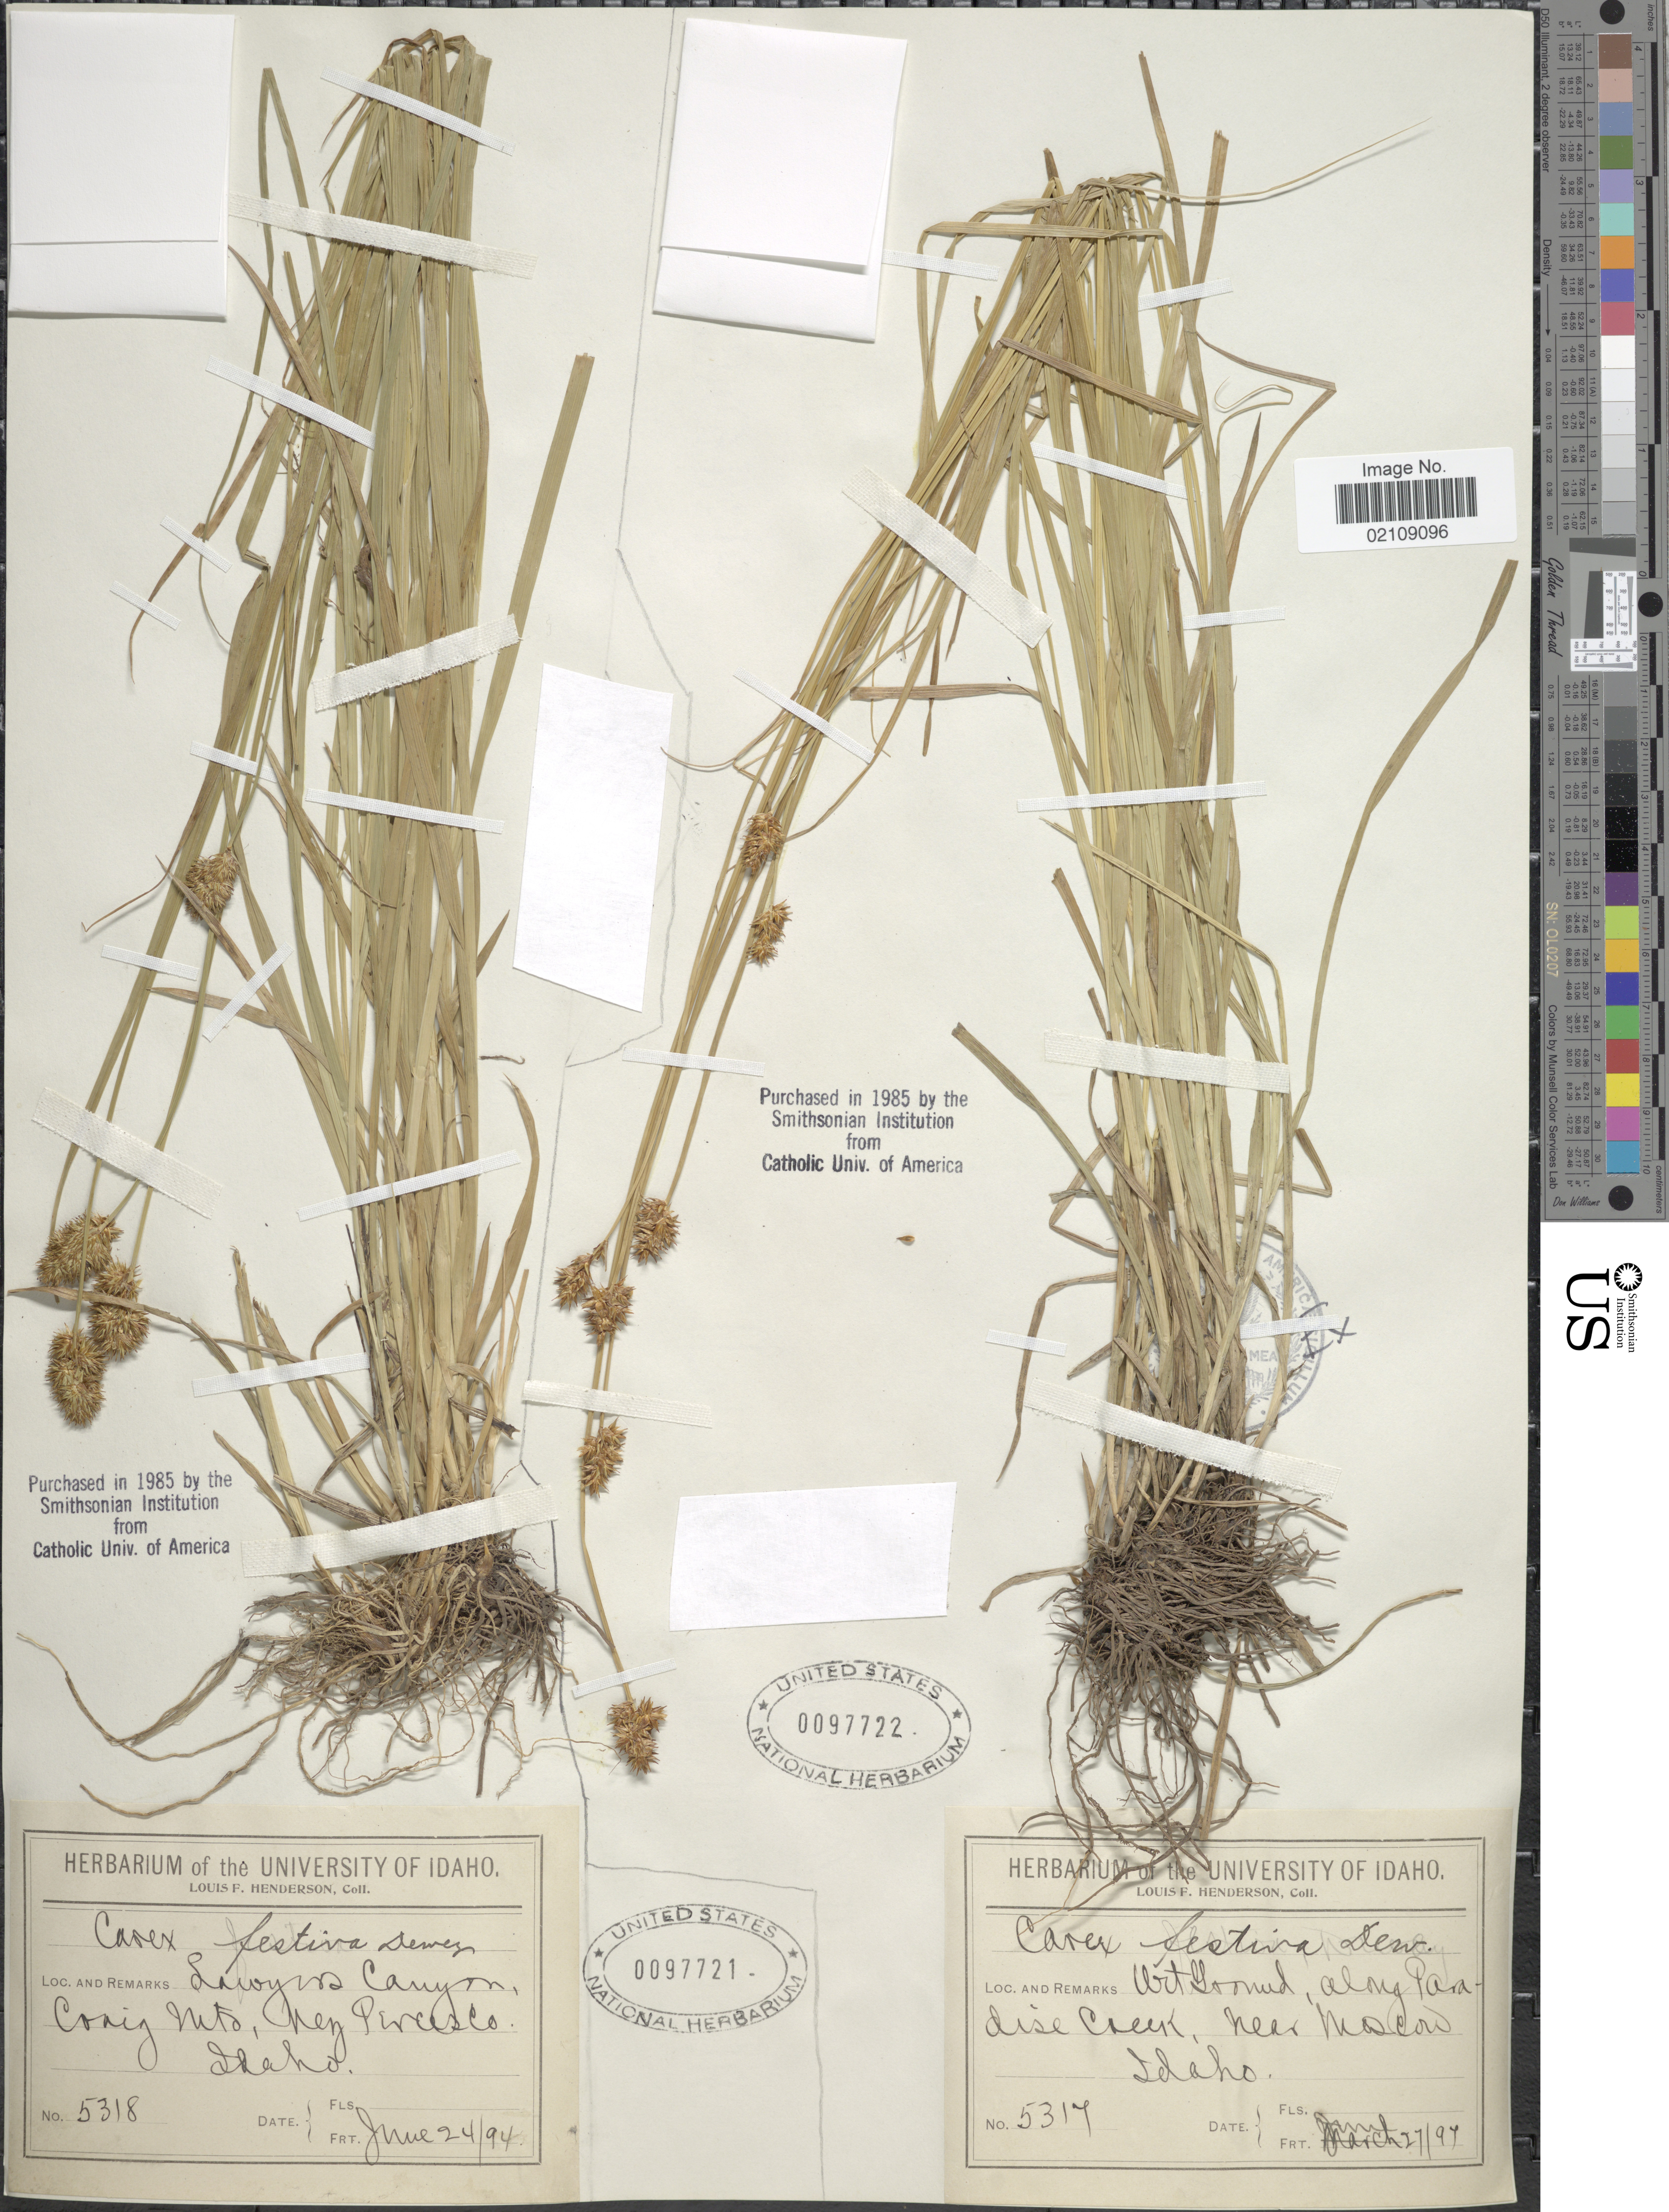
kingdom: Plantae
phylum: Tracheophyta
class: Liliopsida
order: Poales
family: Cyperaceae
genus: Carex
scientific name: Carex pachystachya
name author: Cham. ex Steud.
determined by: Strong, Mark T., (BOT), Smithsonian Institution - National Museum of Natural History (UNITED STATES)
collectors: L. Henderson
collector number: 5317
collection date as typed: Transcribed d/m/y: 27/3/97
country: United States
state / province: Idaho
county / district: Latah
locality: Along Paradise Creek, near Moscow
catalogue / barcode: US 97722